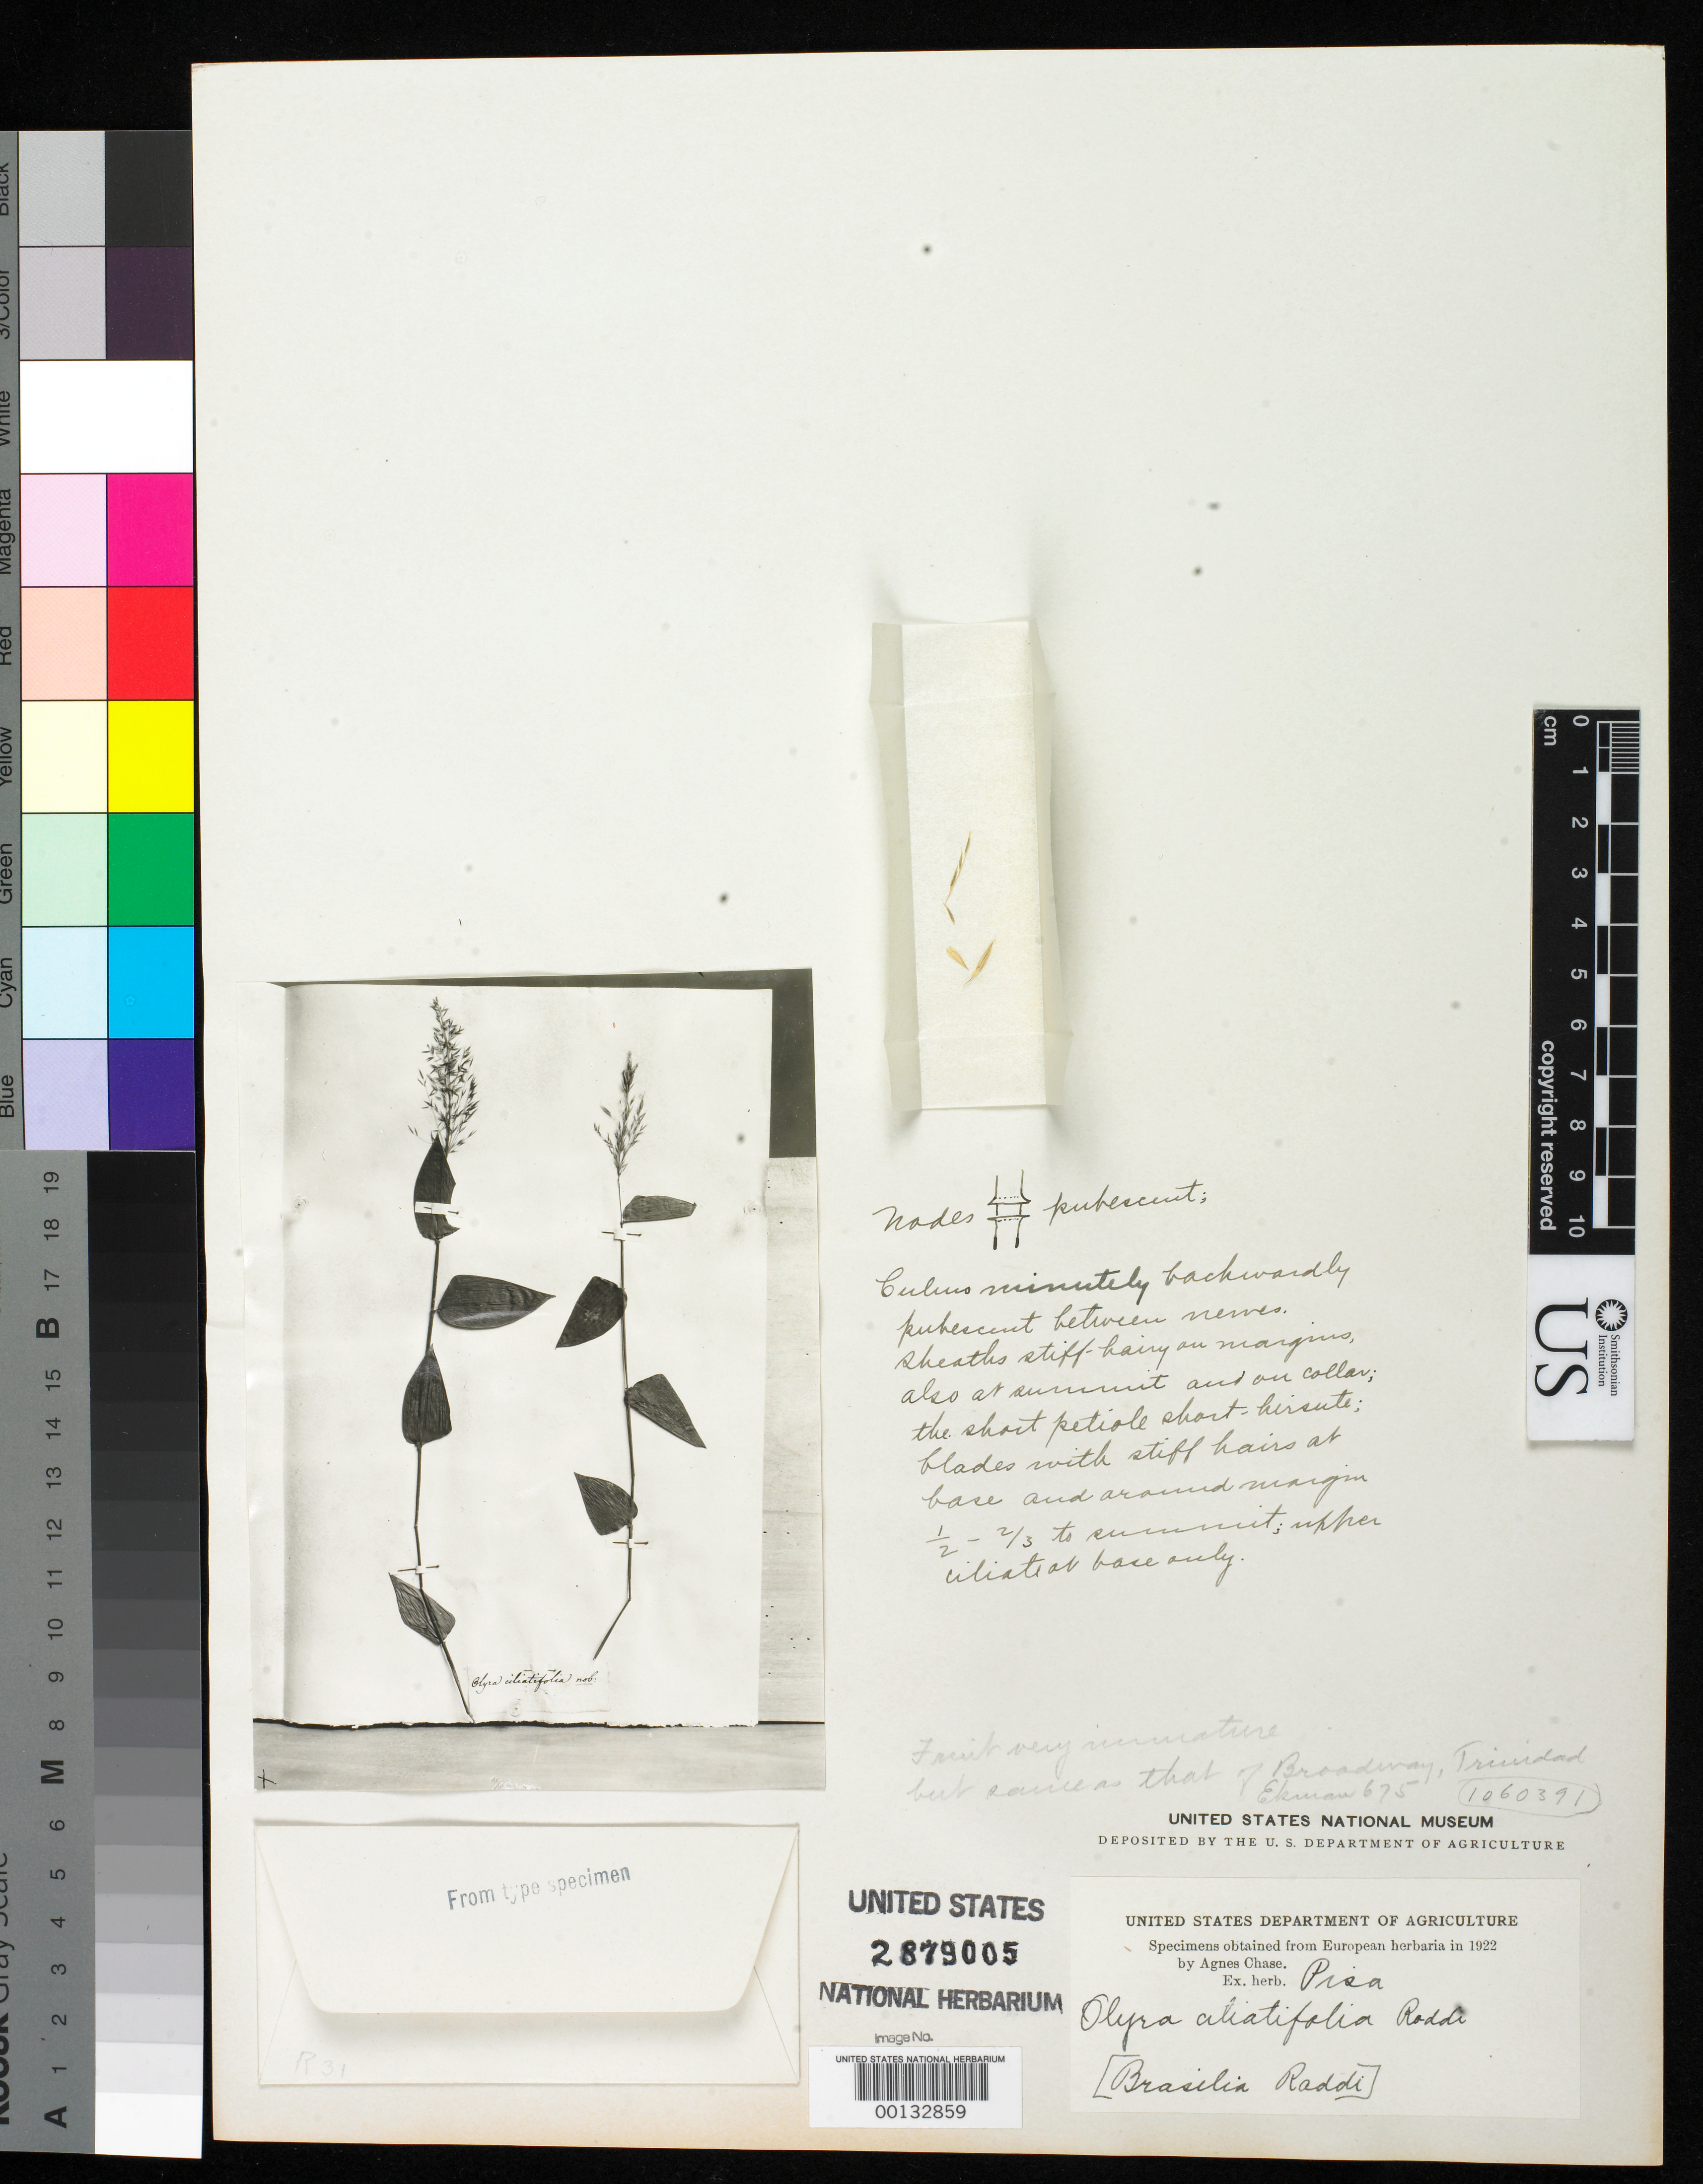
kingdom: Plantae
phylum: Tracheophyta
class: Liliopsida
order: Poales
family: Poaceae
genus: Olyra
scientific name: Olyra ciliatifolia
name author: Raddi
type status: Type Fragment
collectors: G. Raddi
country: Brazil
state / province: Minas Gerais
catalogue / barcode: US 2879005